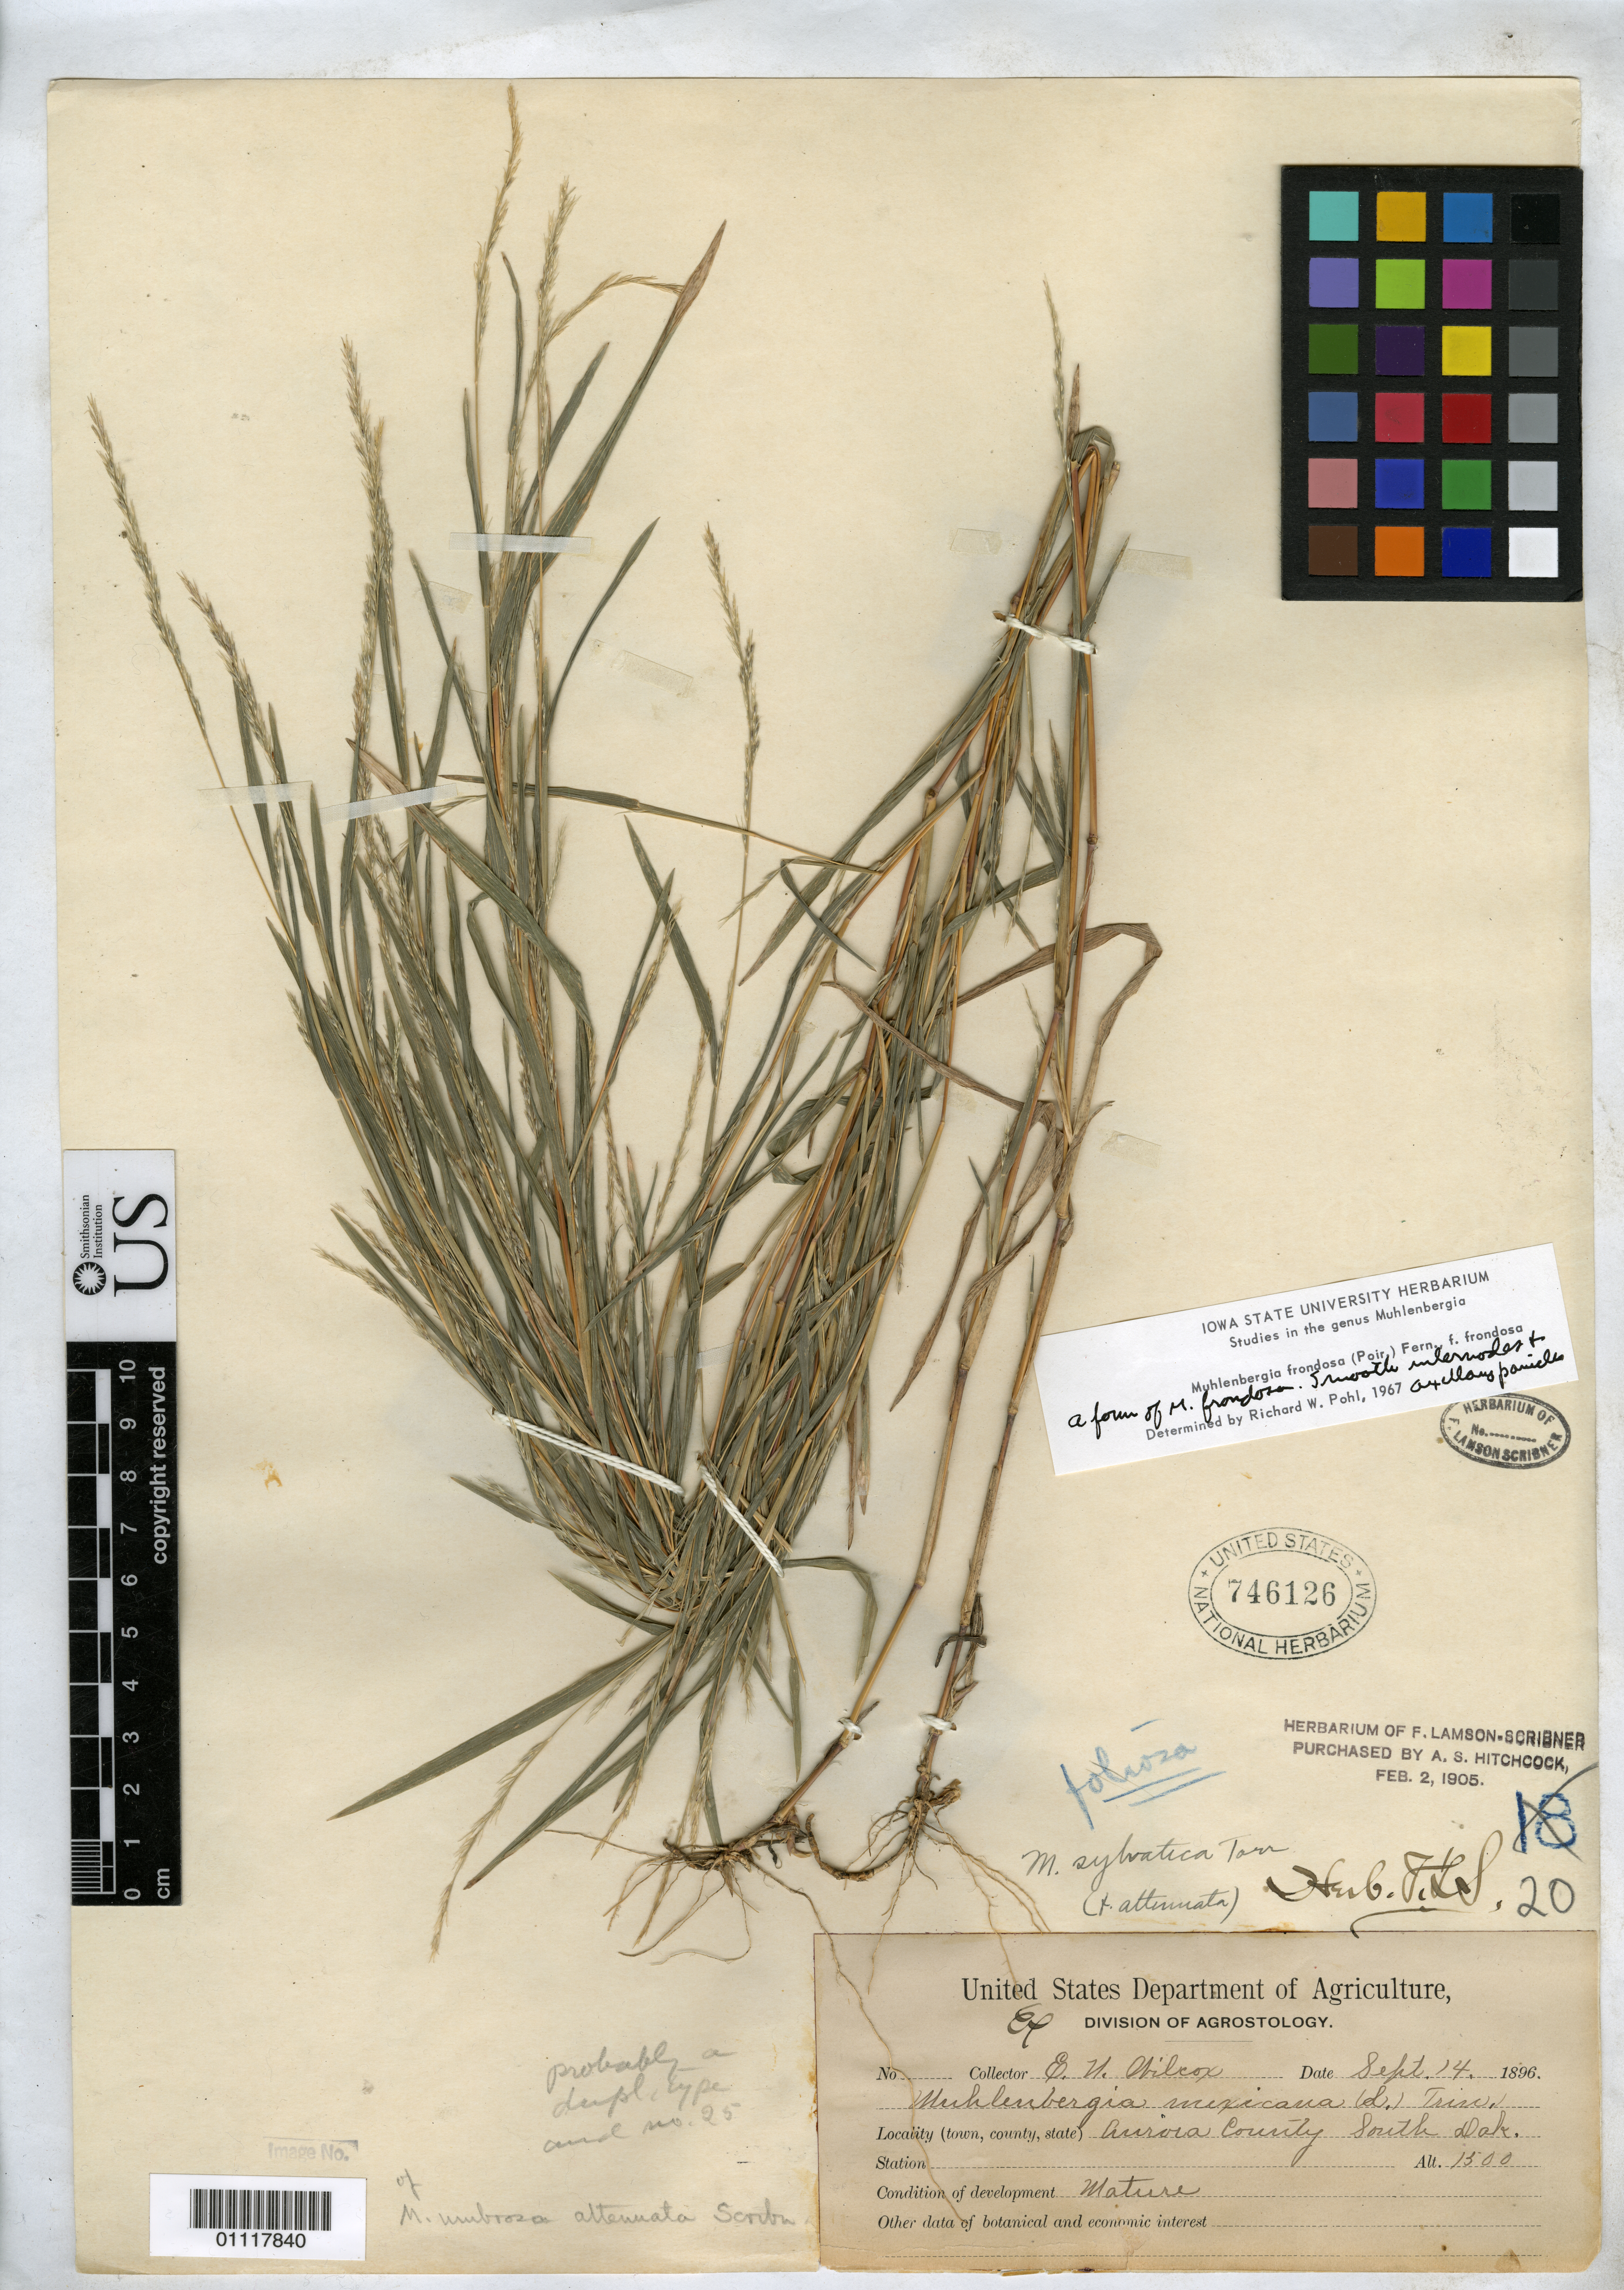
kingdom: Plantae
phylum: Tracheophyta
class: Liliopsida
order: Poales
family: Poaceae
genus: Muhlenbergia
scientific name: Muhlenbergia umbrosa subsp. attenuata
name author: Scribn.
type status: Isotype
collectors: E. Wilcox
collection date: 1896-09-14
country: United States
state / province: South Dakota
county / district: Aurora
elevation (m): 457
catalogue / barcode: US 746126